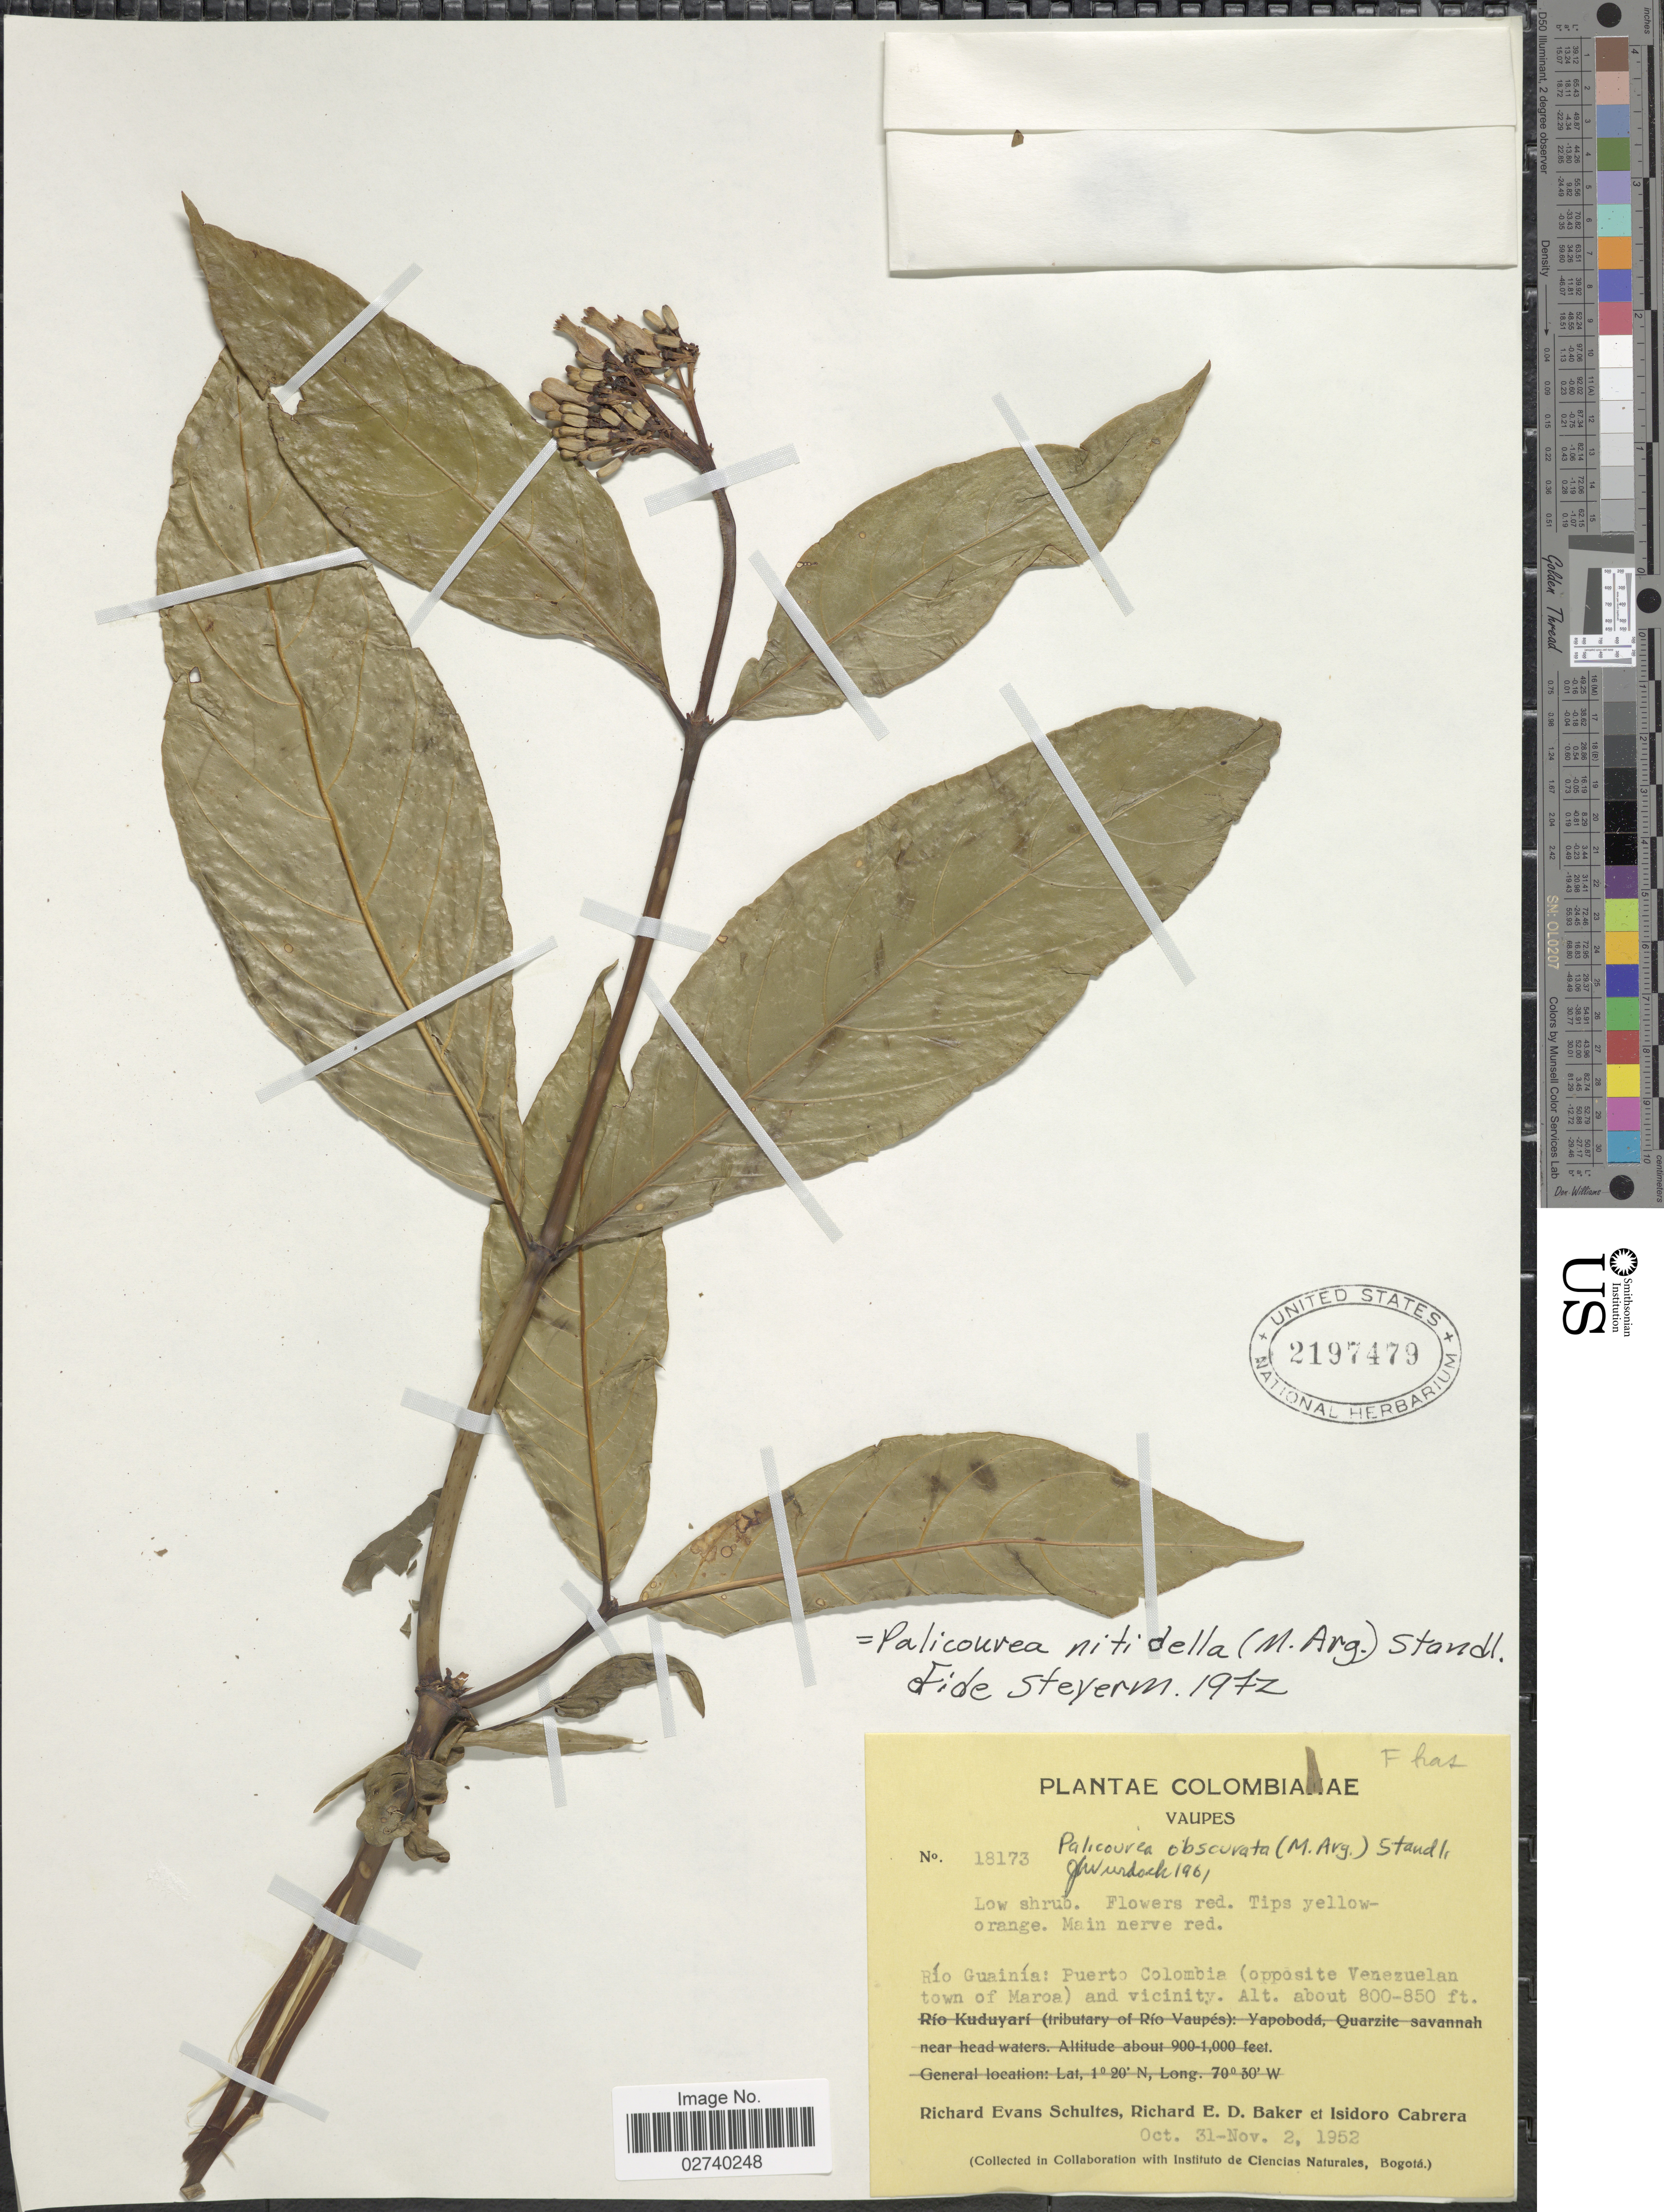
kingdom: Plantae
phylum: Tracheophyta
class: Magnoliopsida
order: Gentianales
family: Rubiaceae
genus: Palicourea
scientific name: Palicourea nitidella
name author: (Müll. Arg.) Standl.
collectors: R. E. Schultes, R. E. D. Baker & I. Cabrera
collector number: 18173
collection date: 1952-10-31/1952-11-02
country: Colombia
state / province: Vaupés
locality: Rio Guainia: Puerto Colombia (ooposite Venezuelan town of Maroa) and vicinity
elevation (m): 244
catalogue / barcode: US 2197479